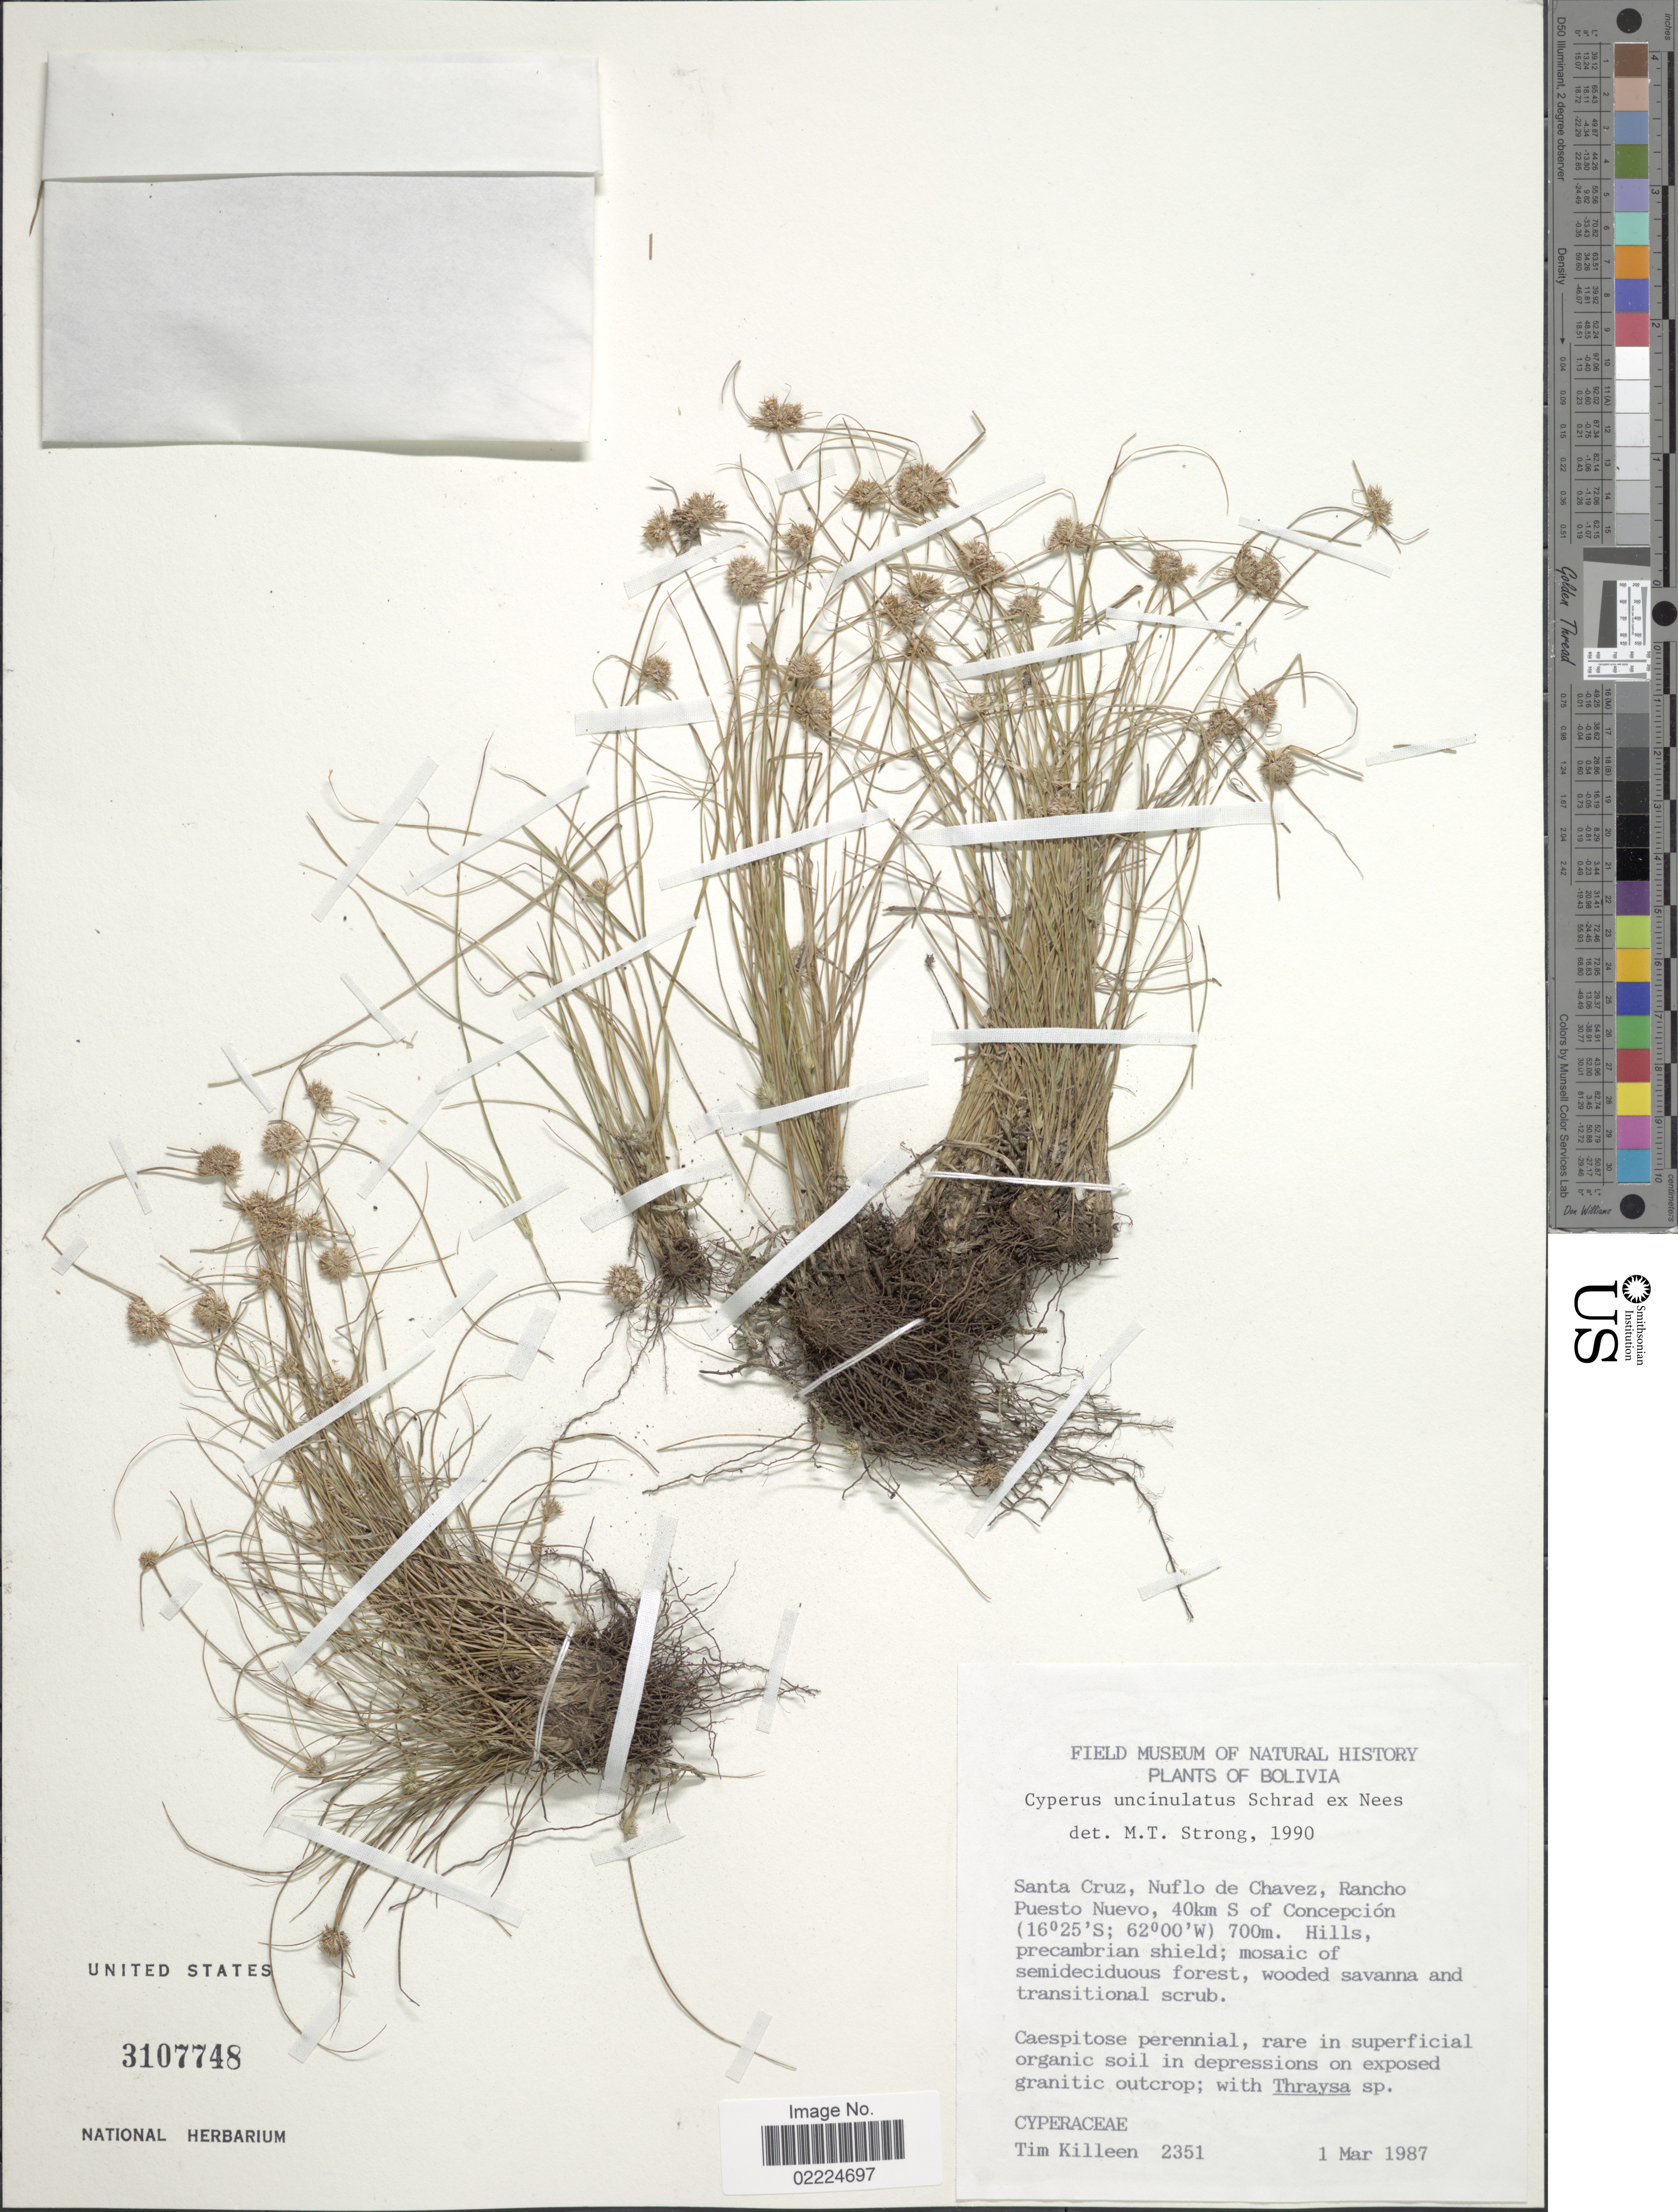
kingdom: Plantae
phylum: Tracheophyta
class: Liliopsida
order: Poales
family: Cyperaceae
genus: Cyperus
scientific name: Cyperus uncinulatus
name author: Schrad. ex Nees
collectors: T. J. Killeen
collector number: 2351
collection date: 1987-03-01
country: Bolivia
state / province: Santa Cruz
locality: Bolivia, Santa Cruz, Nuflo de Chavez, Rancho Puesto Nuevo, 40 km S of Concepcion.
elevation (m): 700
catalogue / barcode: US 3107748